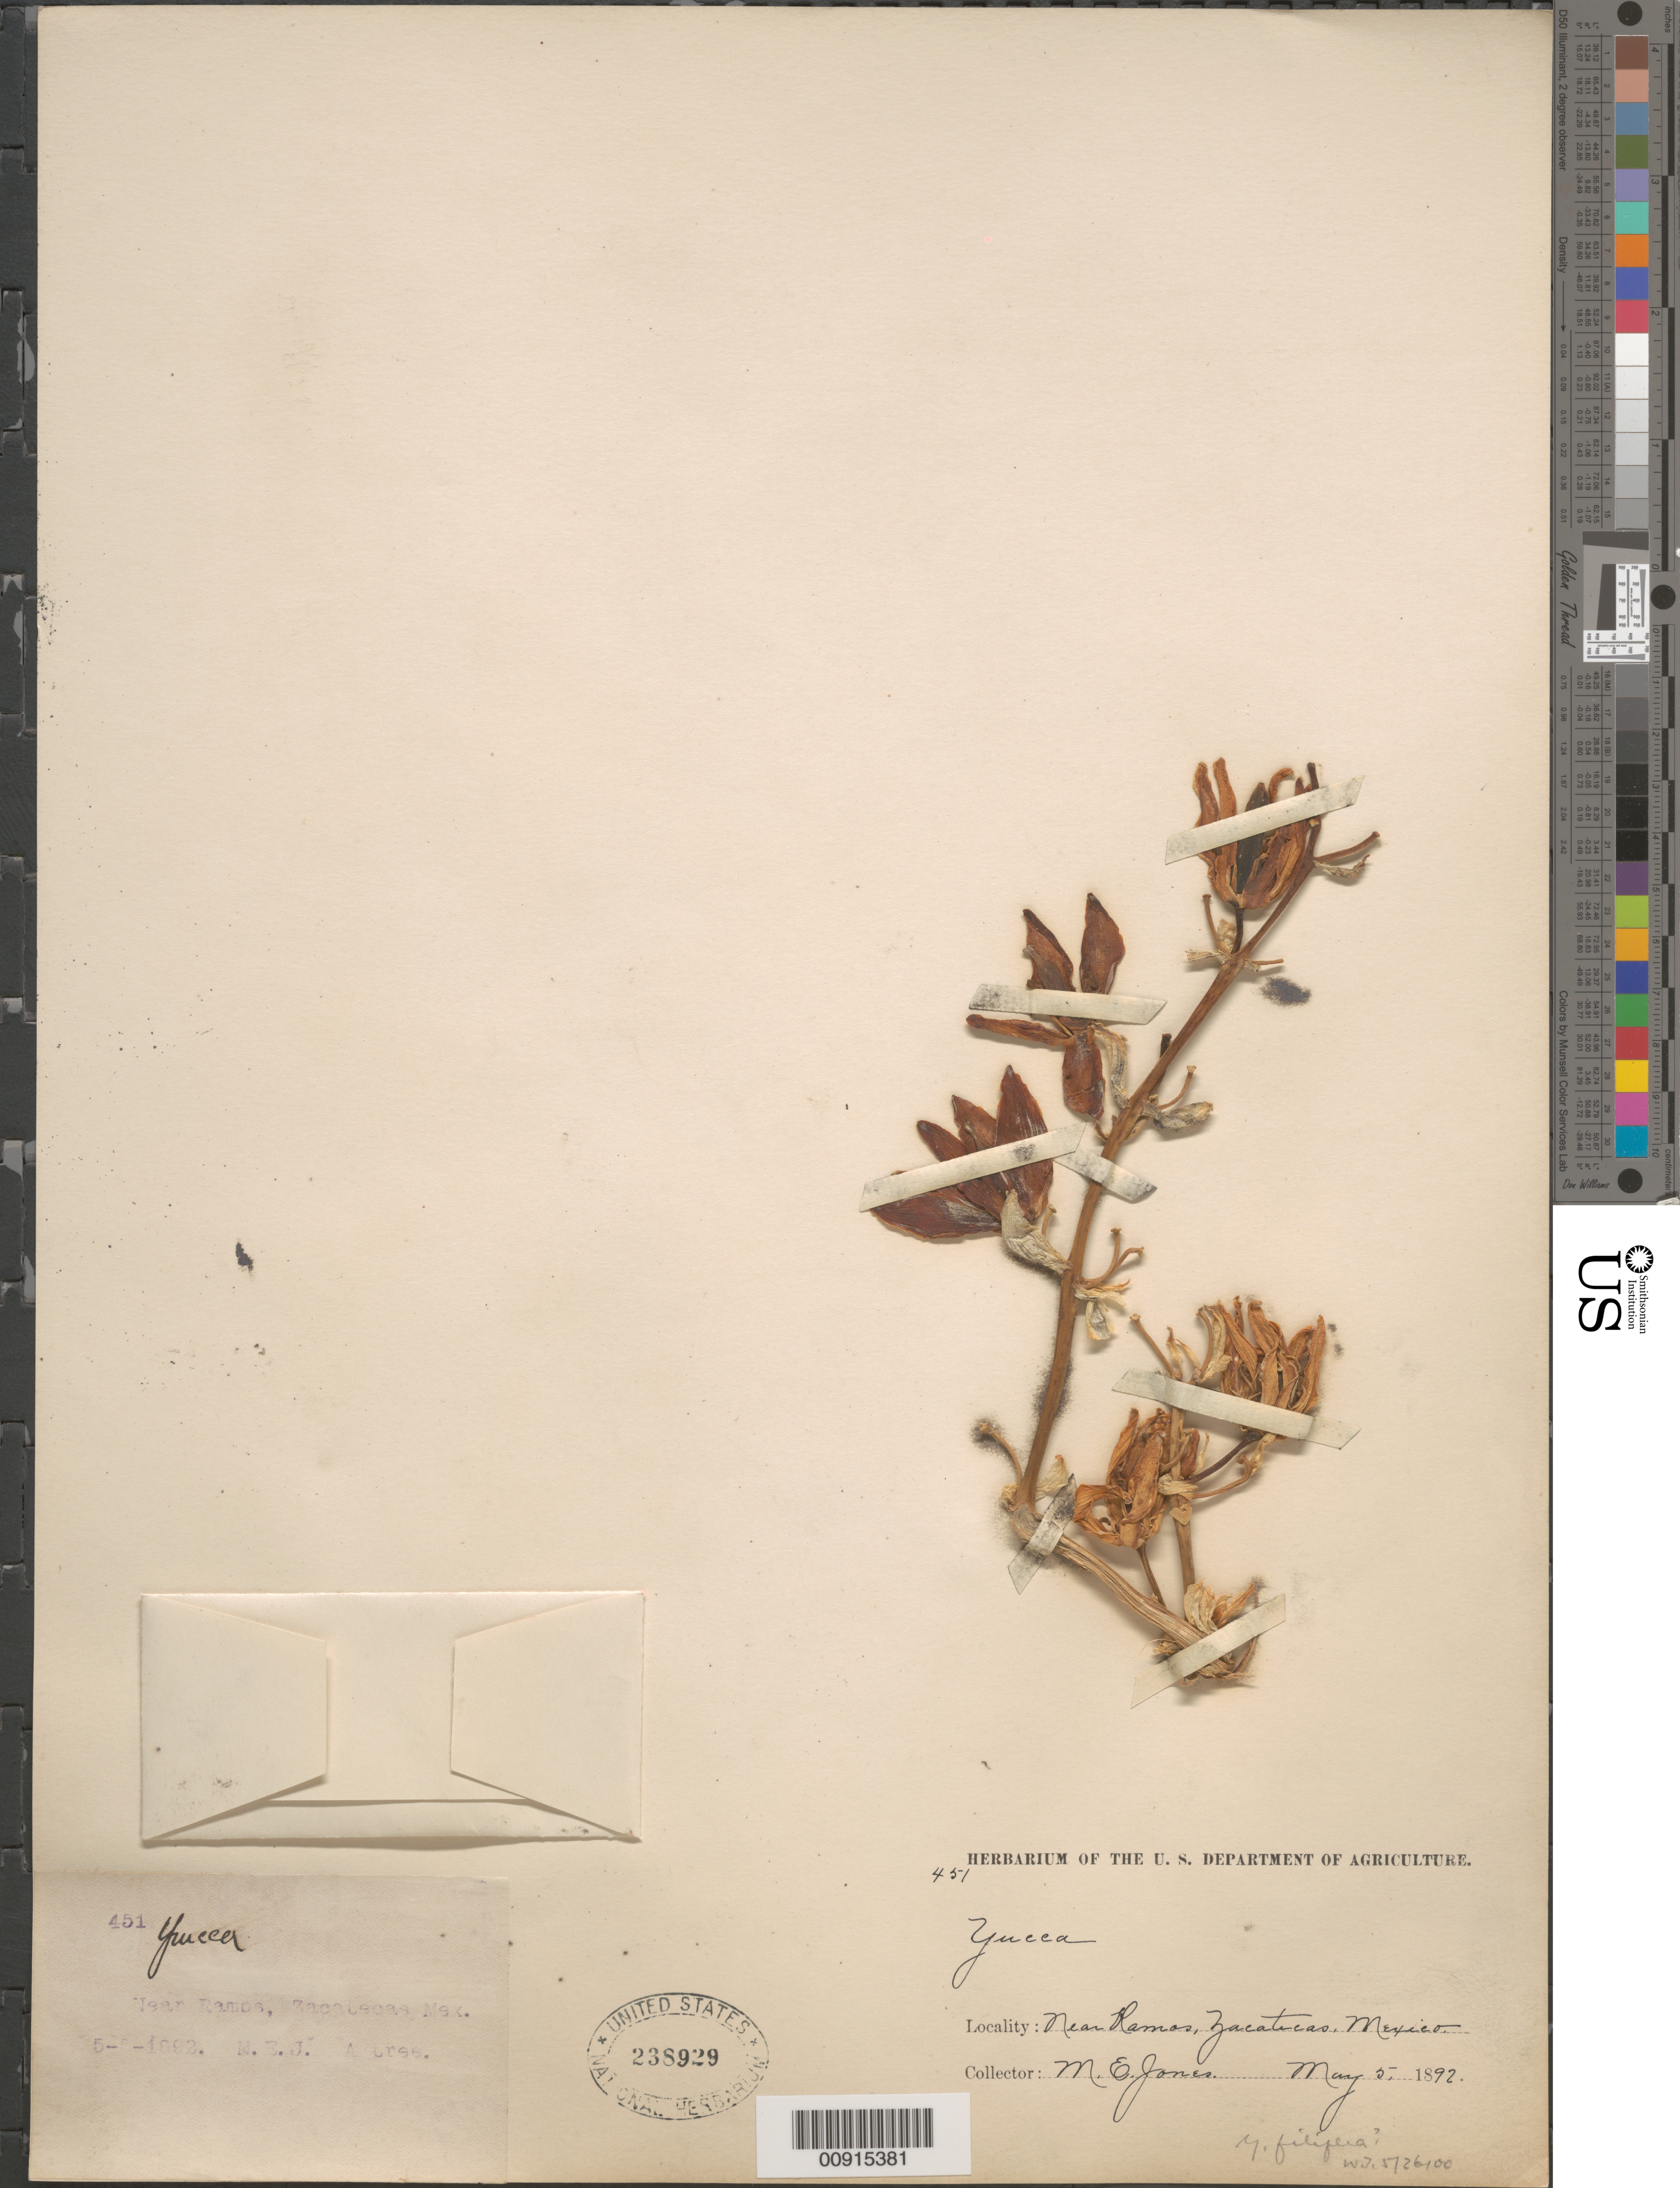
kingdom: Plantae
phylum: Tracheophyta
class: Liliopsida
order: Asparagales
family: Asparagaceae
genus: Yucca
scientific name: Yucca filifera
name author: Chabaud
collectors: M. E. Jones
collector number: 451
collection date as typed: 05 May 1892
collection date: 1892-05-05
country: Mexico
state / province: Zacatecas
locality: Near Ramos, Zacatecas.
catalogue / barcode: US 238929